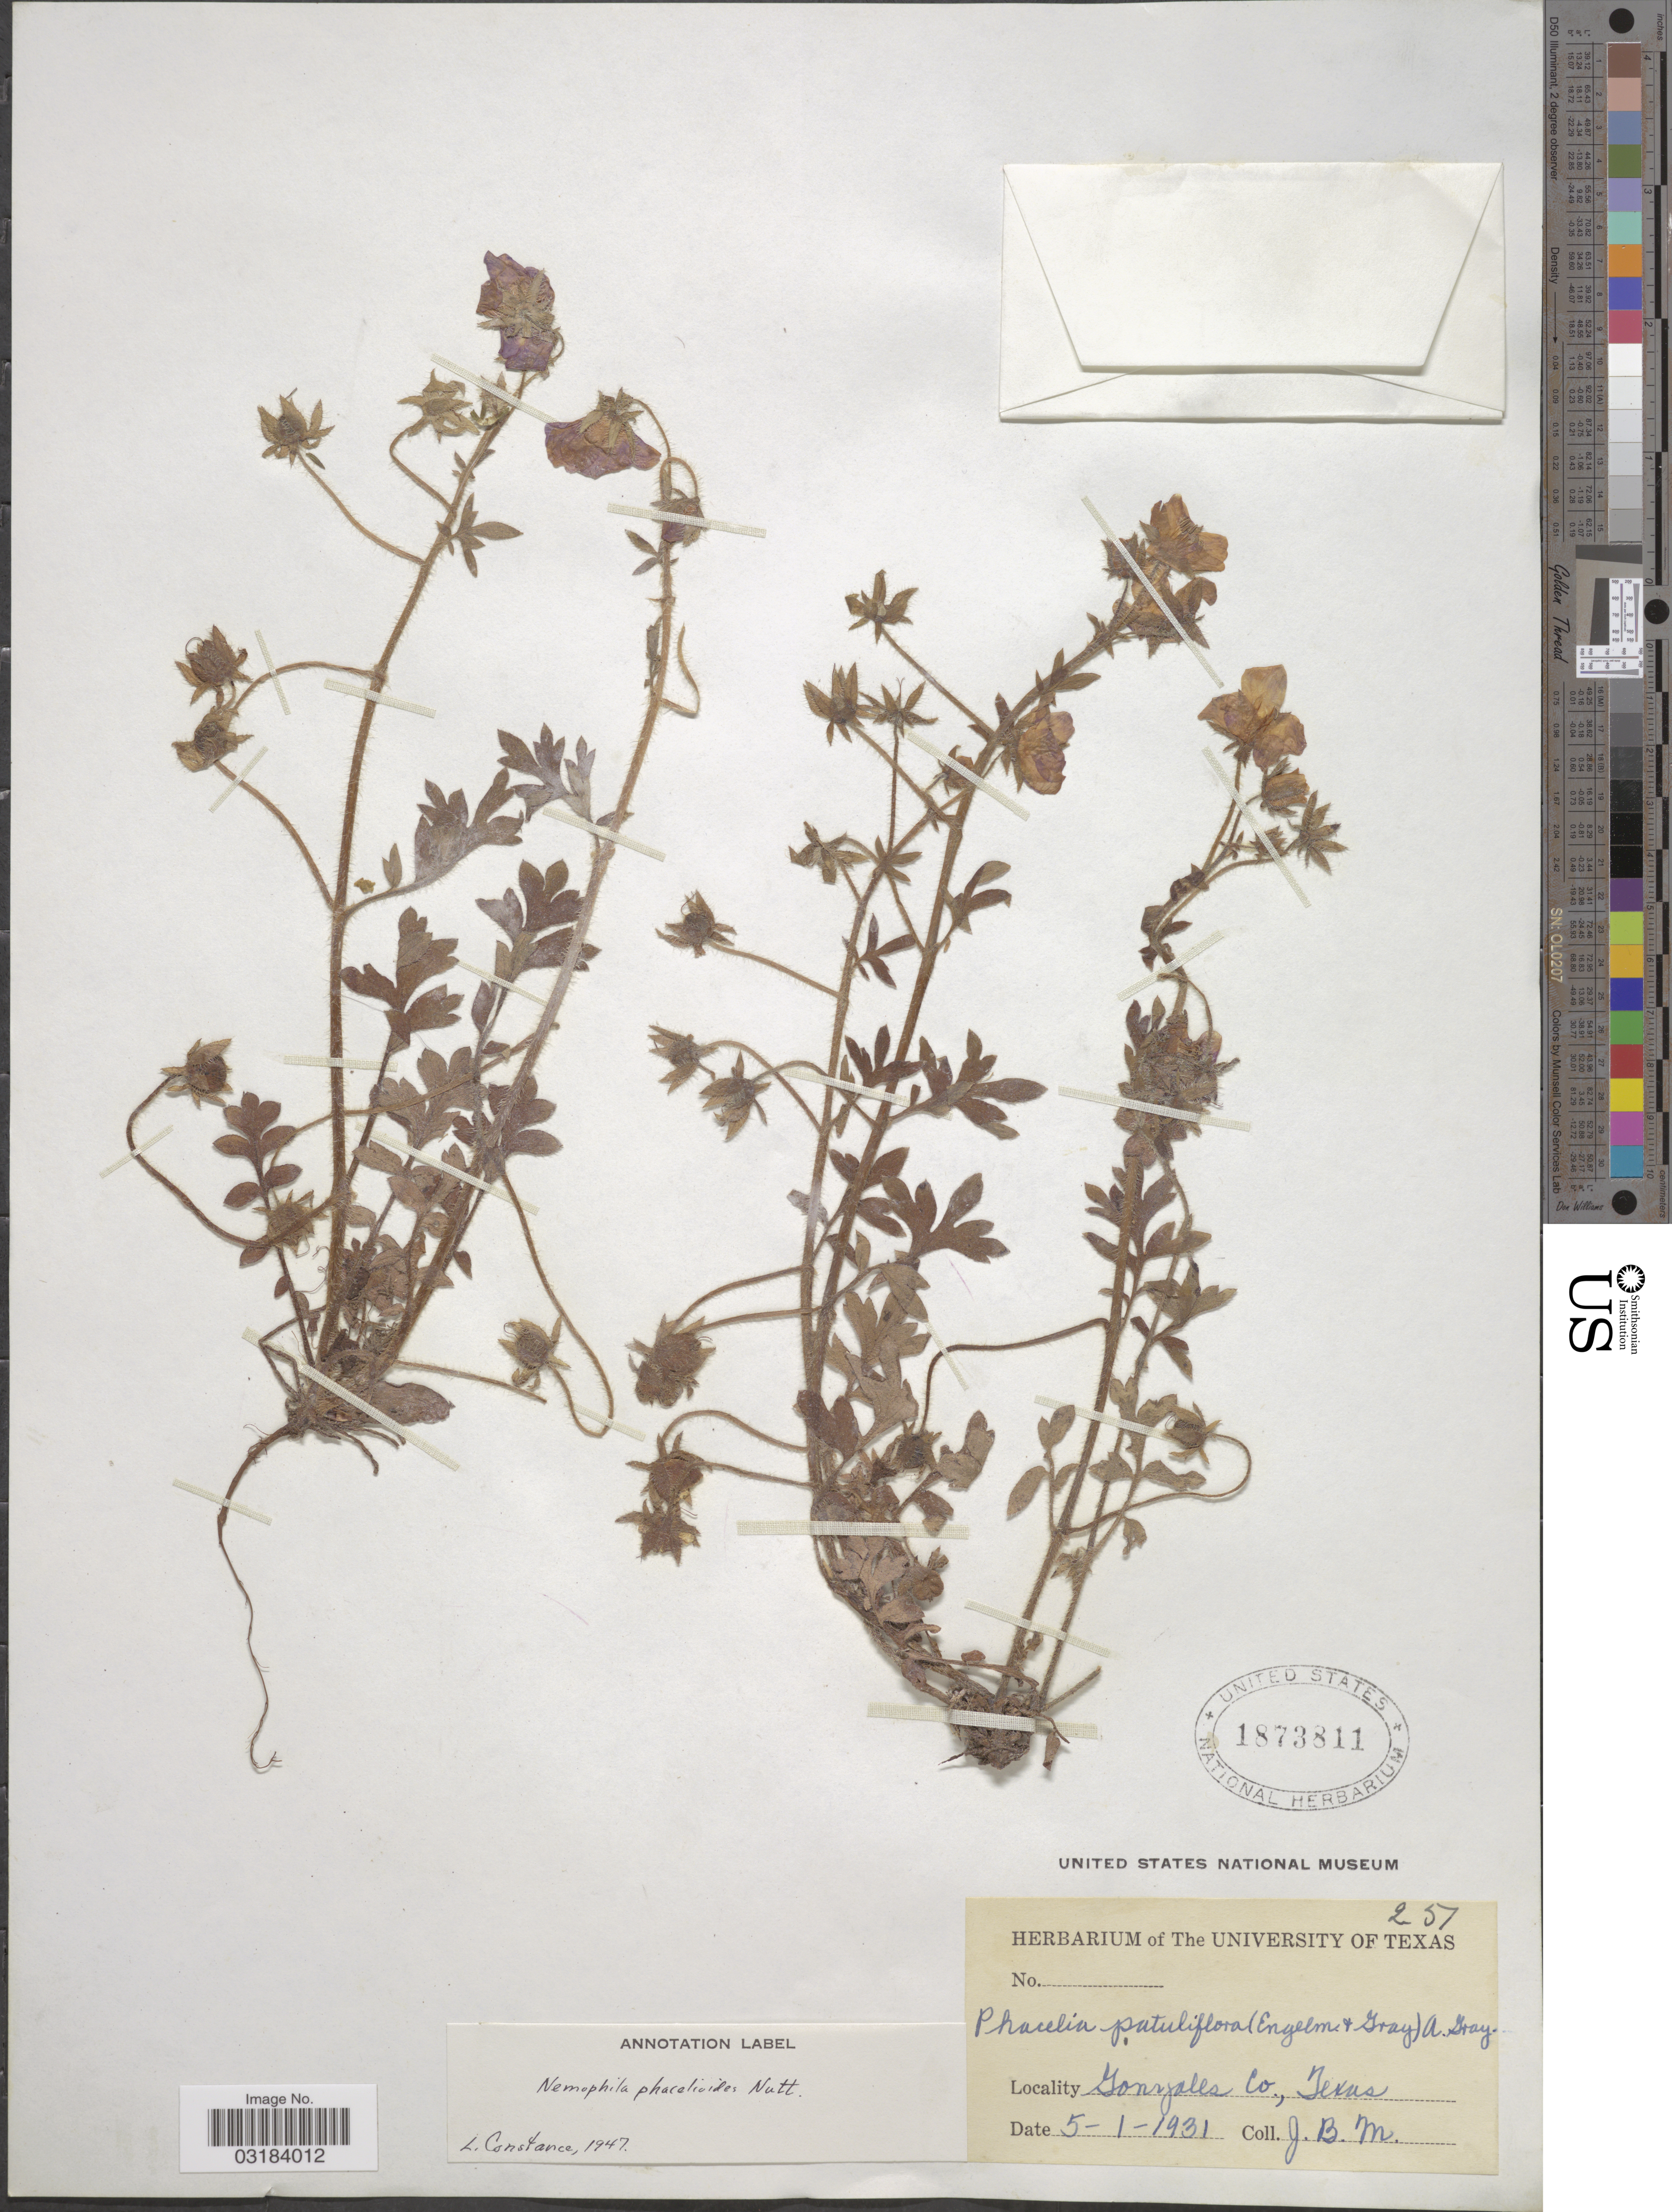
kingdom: Plantae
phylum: Tracheophyta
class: Magnoliopsida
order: Boraginales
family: Hydrophyllaceae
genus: Nemophila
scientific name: Nemophila phacelioides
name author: W.P.C. Barton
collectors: J. B. M.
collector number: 251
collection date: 1931-05-01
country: United States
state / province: Texas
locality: Gonzales Co.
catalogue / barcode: US 1873811